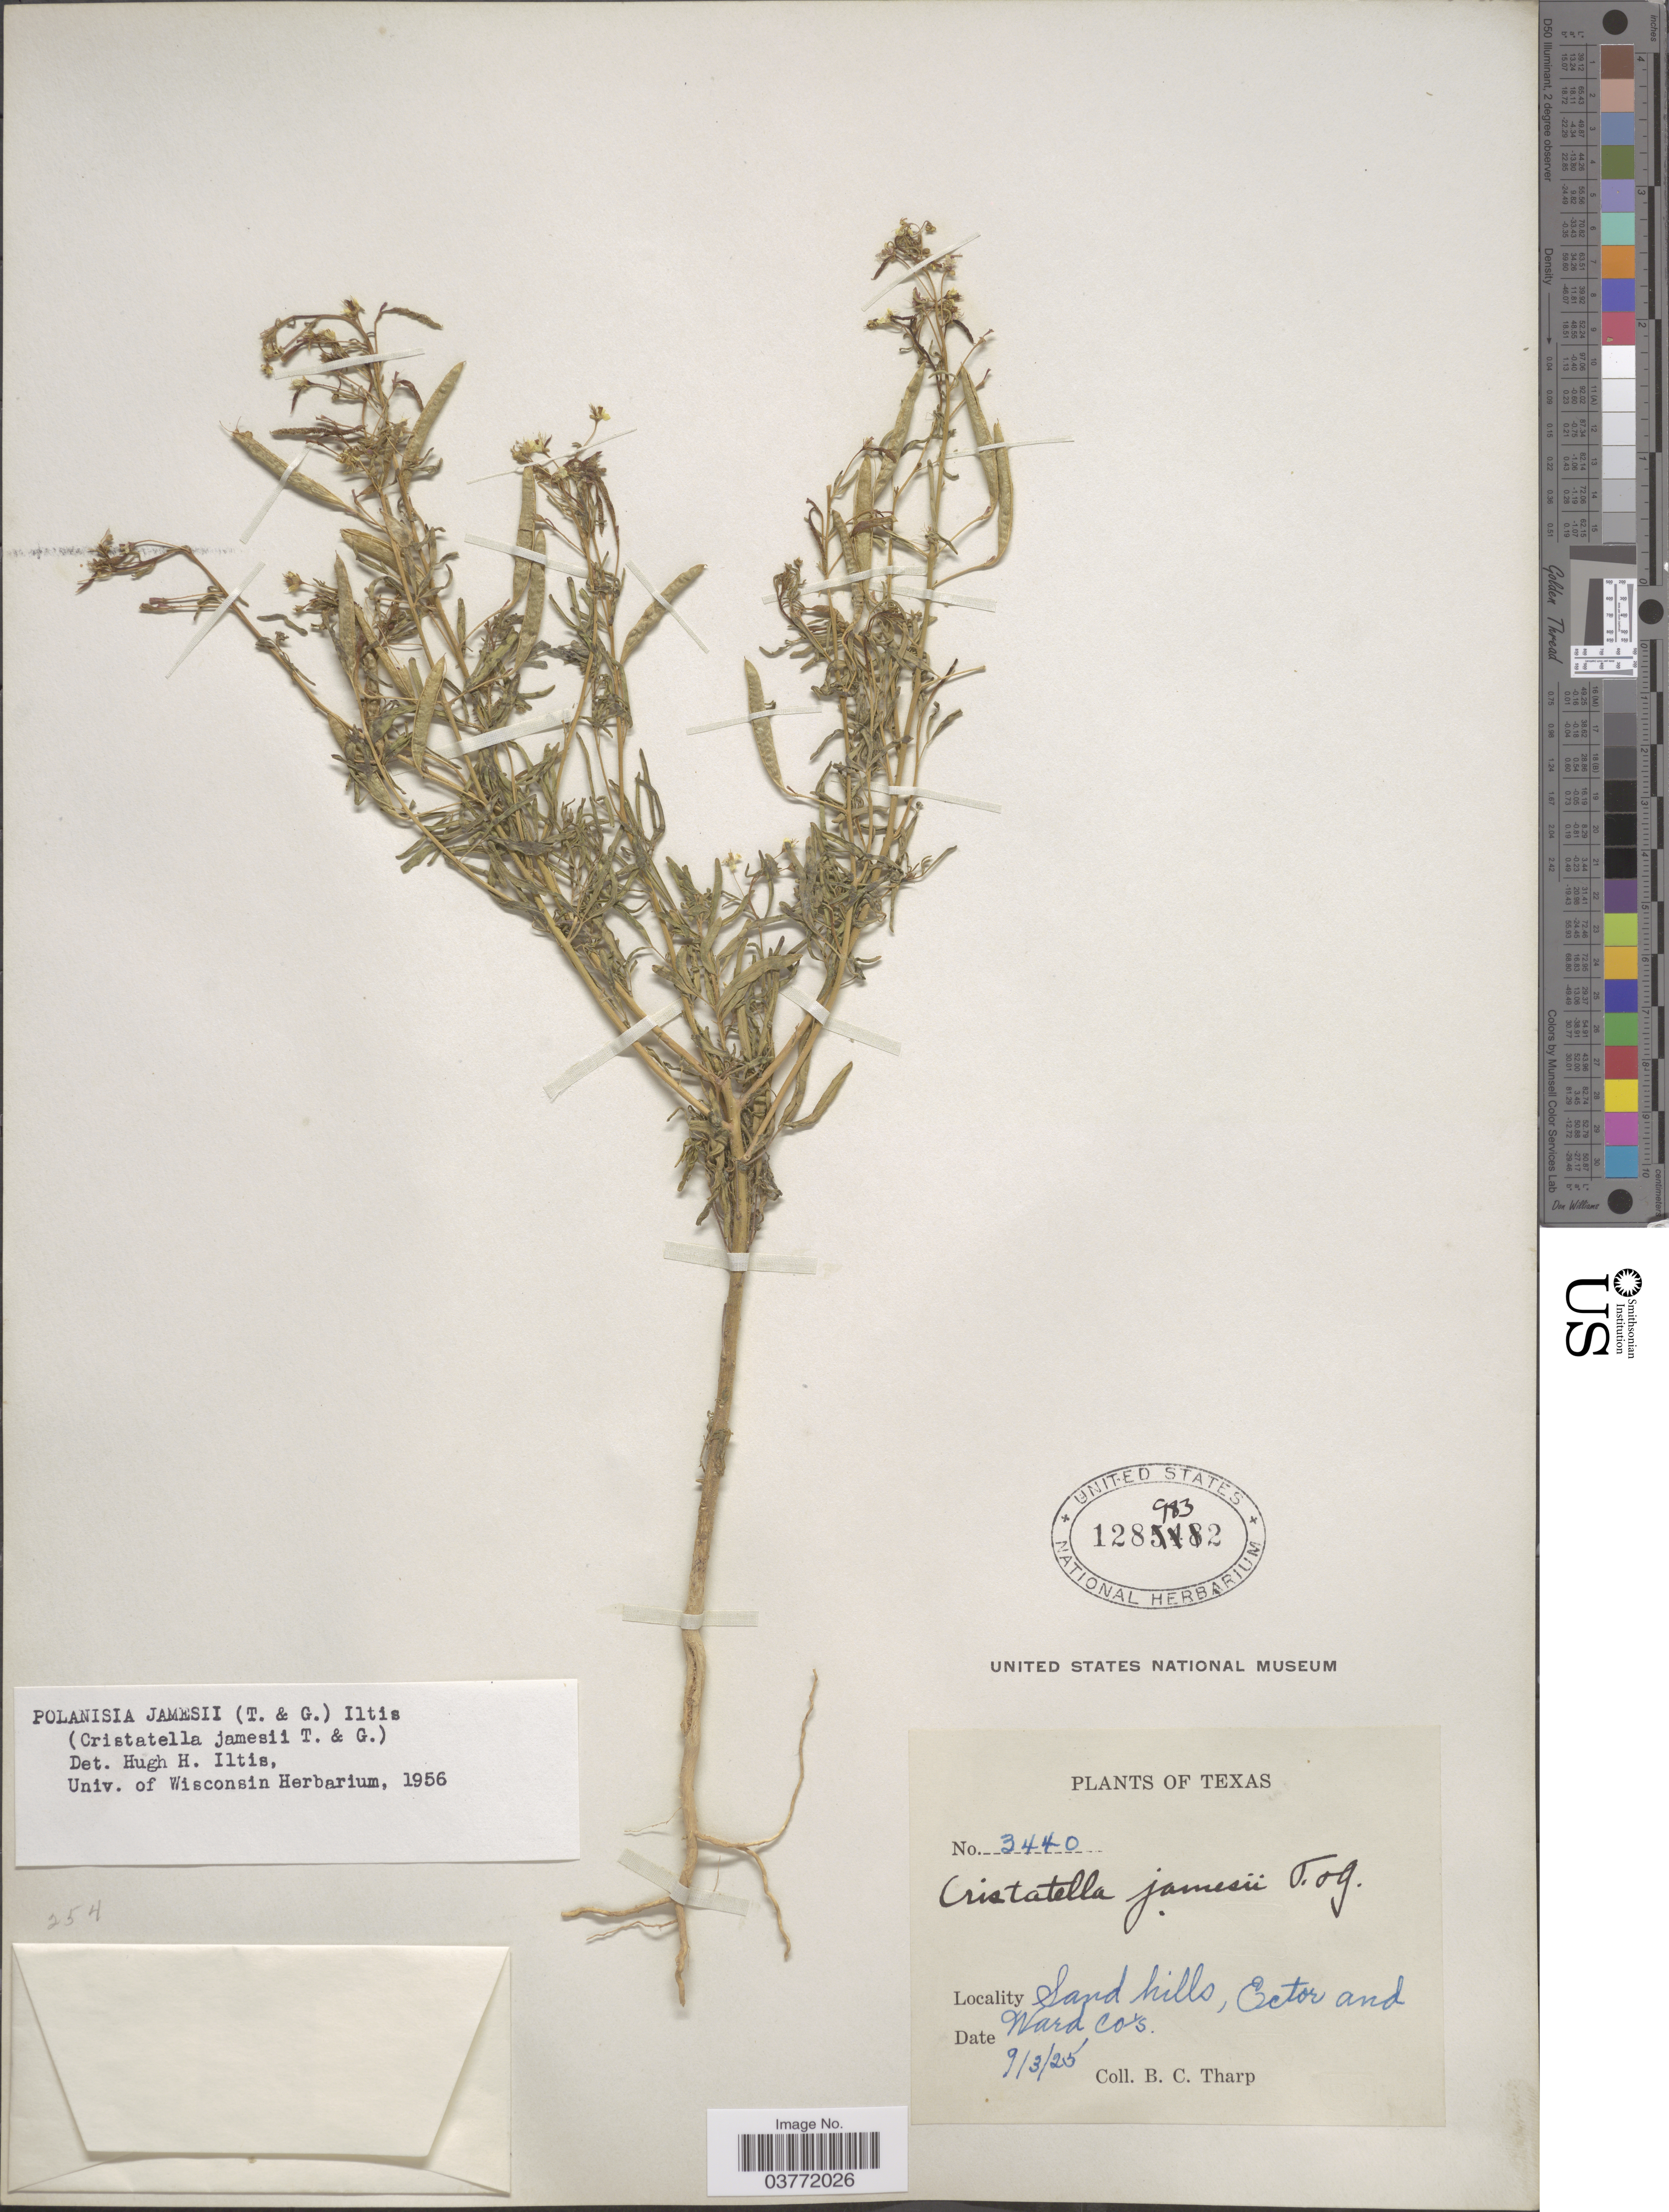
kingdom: Plantae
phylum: Tracheophyta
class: Magnoliopsida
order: Brassicales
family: Cleomaceae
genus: Polanisia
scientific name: Polanisia jamesii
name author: (Torr. & A. Gray) Iltis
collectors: B. C. Tharp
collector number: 3440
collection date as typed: Transcribed d/m/y: 3/9/25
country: United States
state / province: Texas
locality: Ector and Ward Co's.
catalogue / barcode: US 1289832